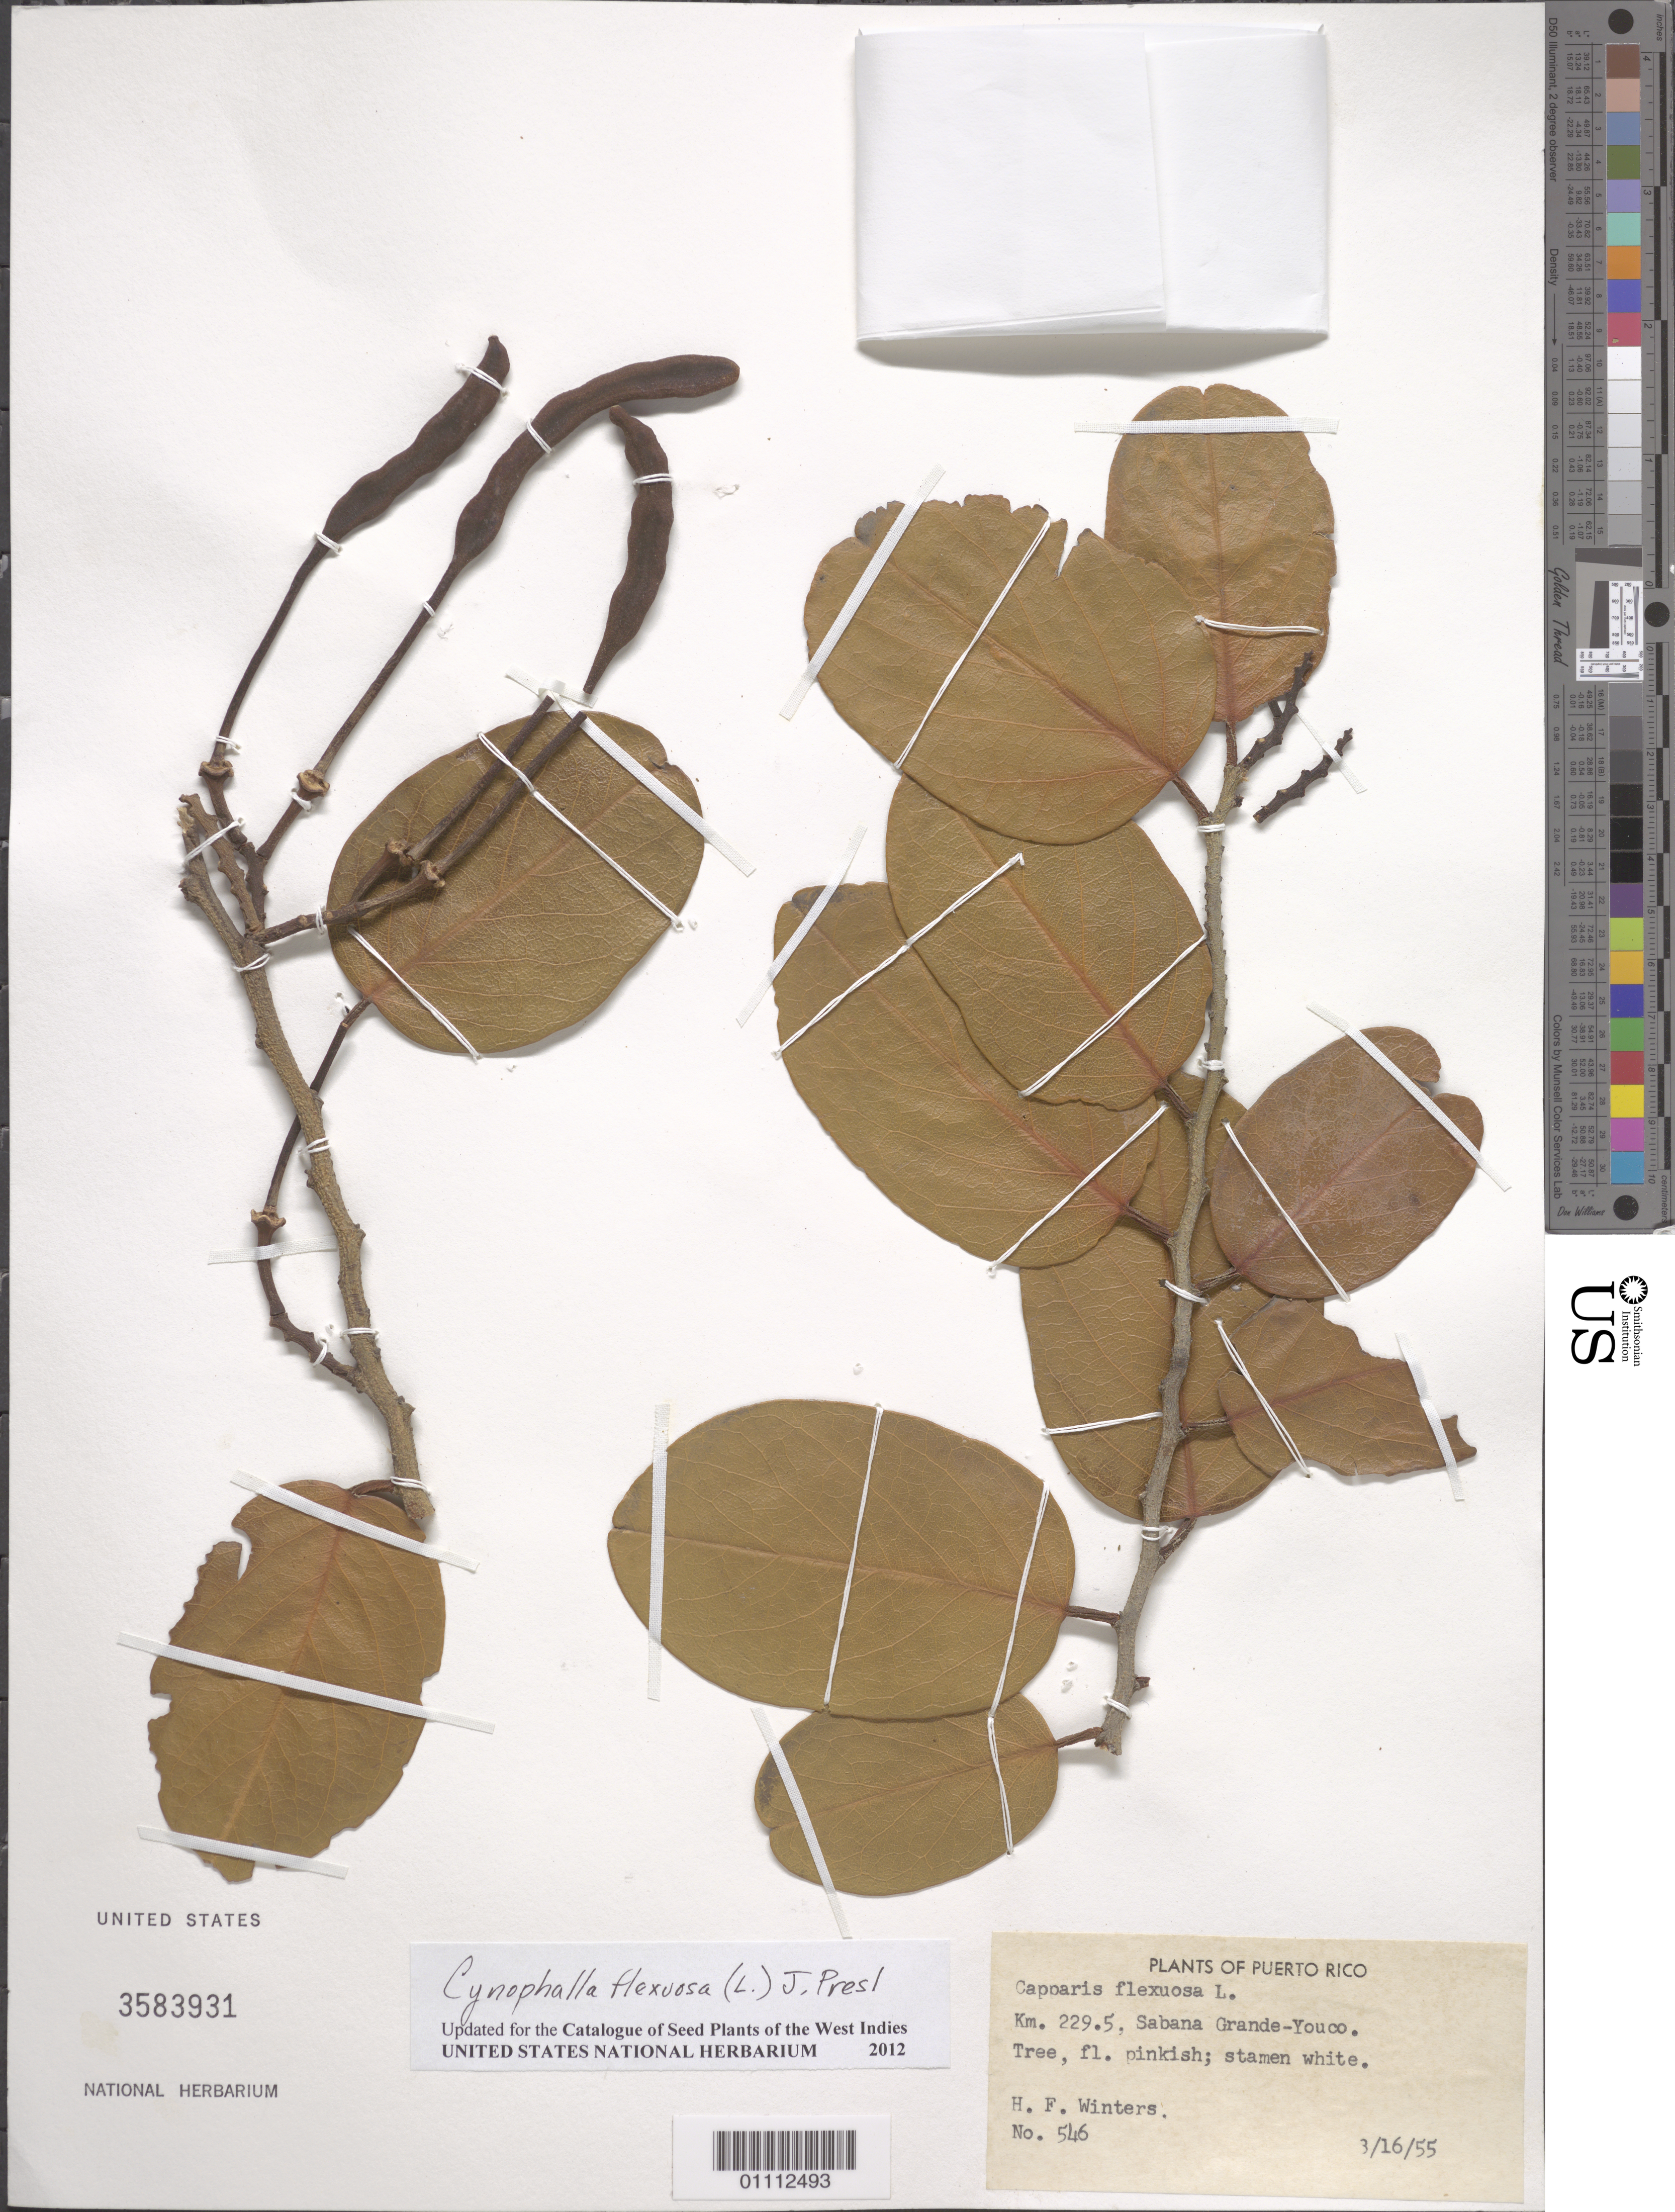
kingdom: Plantae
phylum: Tracheophyta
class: Magnoliopsida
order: Brassicales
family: Capparaceae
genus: Cynophalla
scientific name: Cynophalla flexuosa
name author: (L.) J. Presl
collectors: H. Winters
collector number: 546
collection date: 1955-03-16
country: Puerto Rico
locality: Sabana Grande - Youco, km 229.5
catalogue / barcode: US 3583931